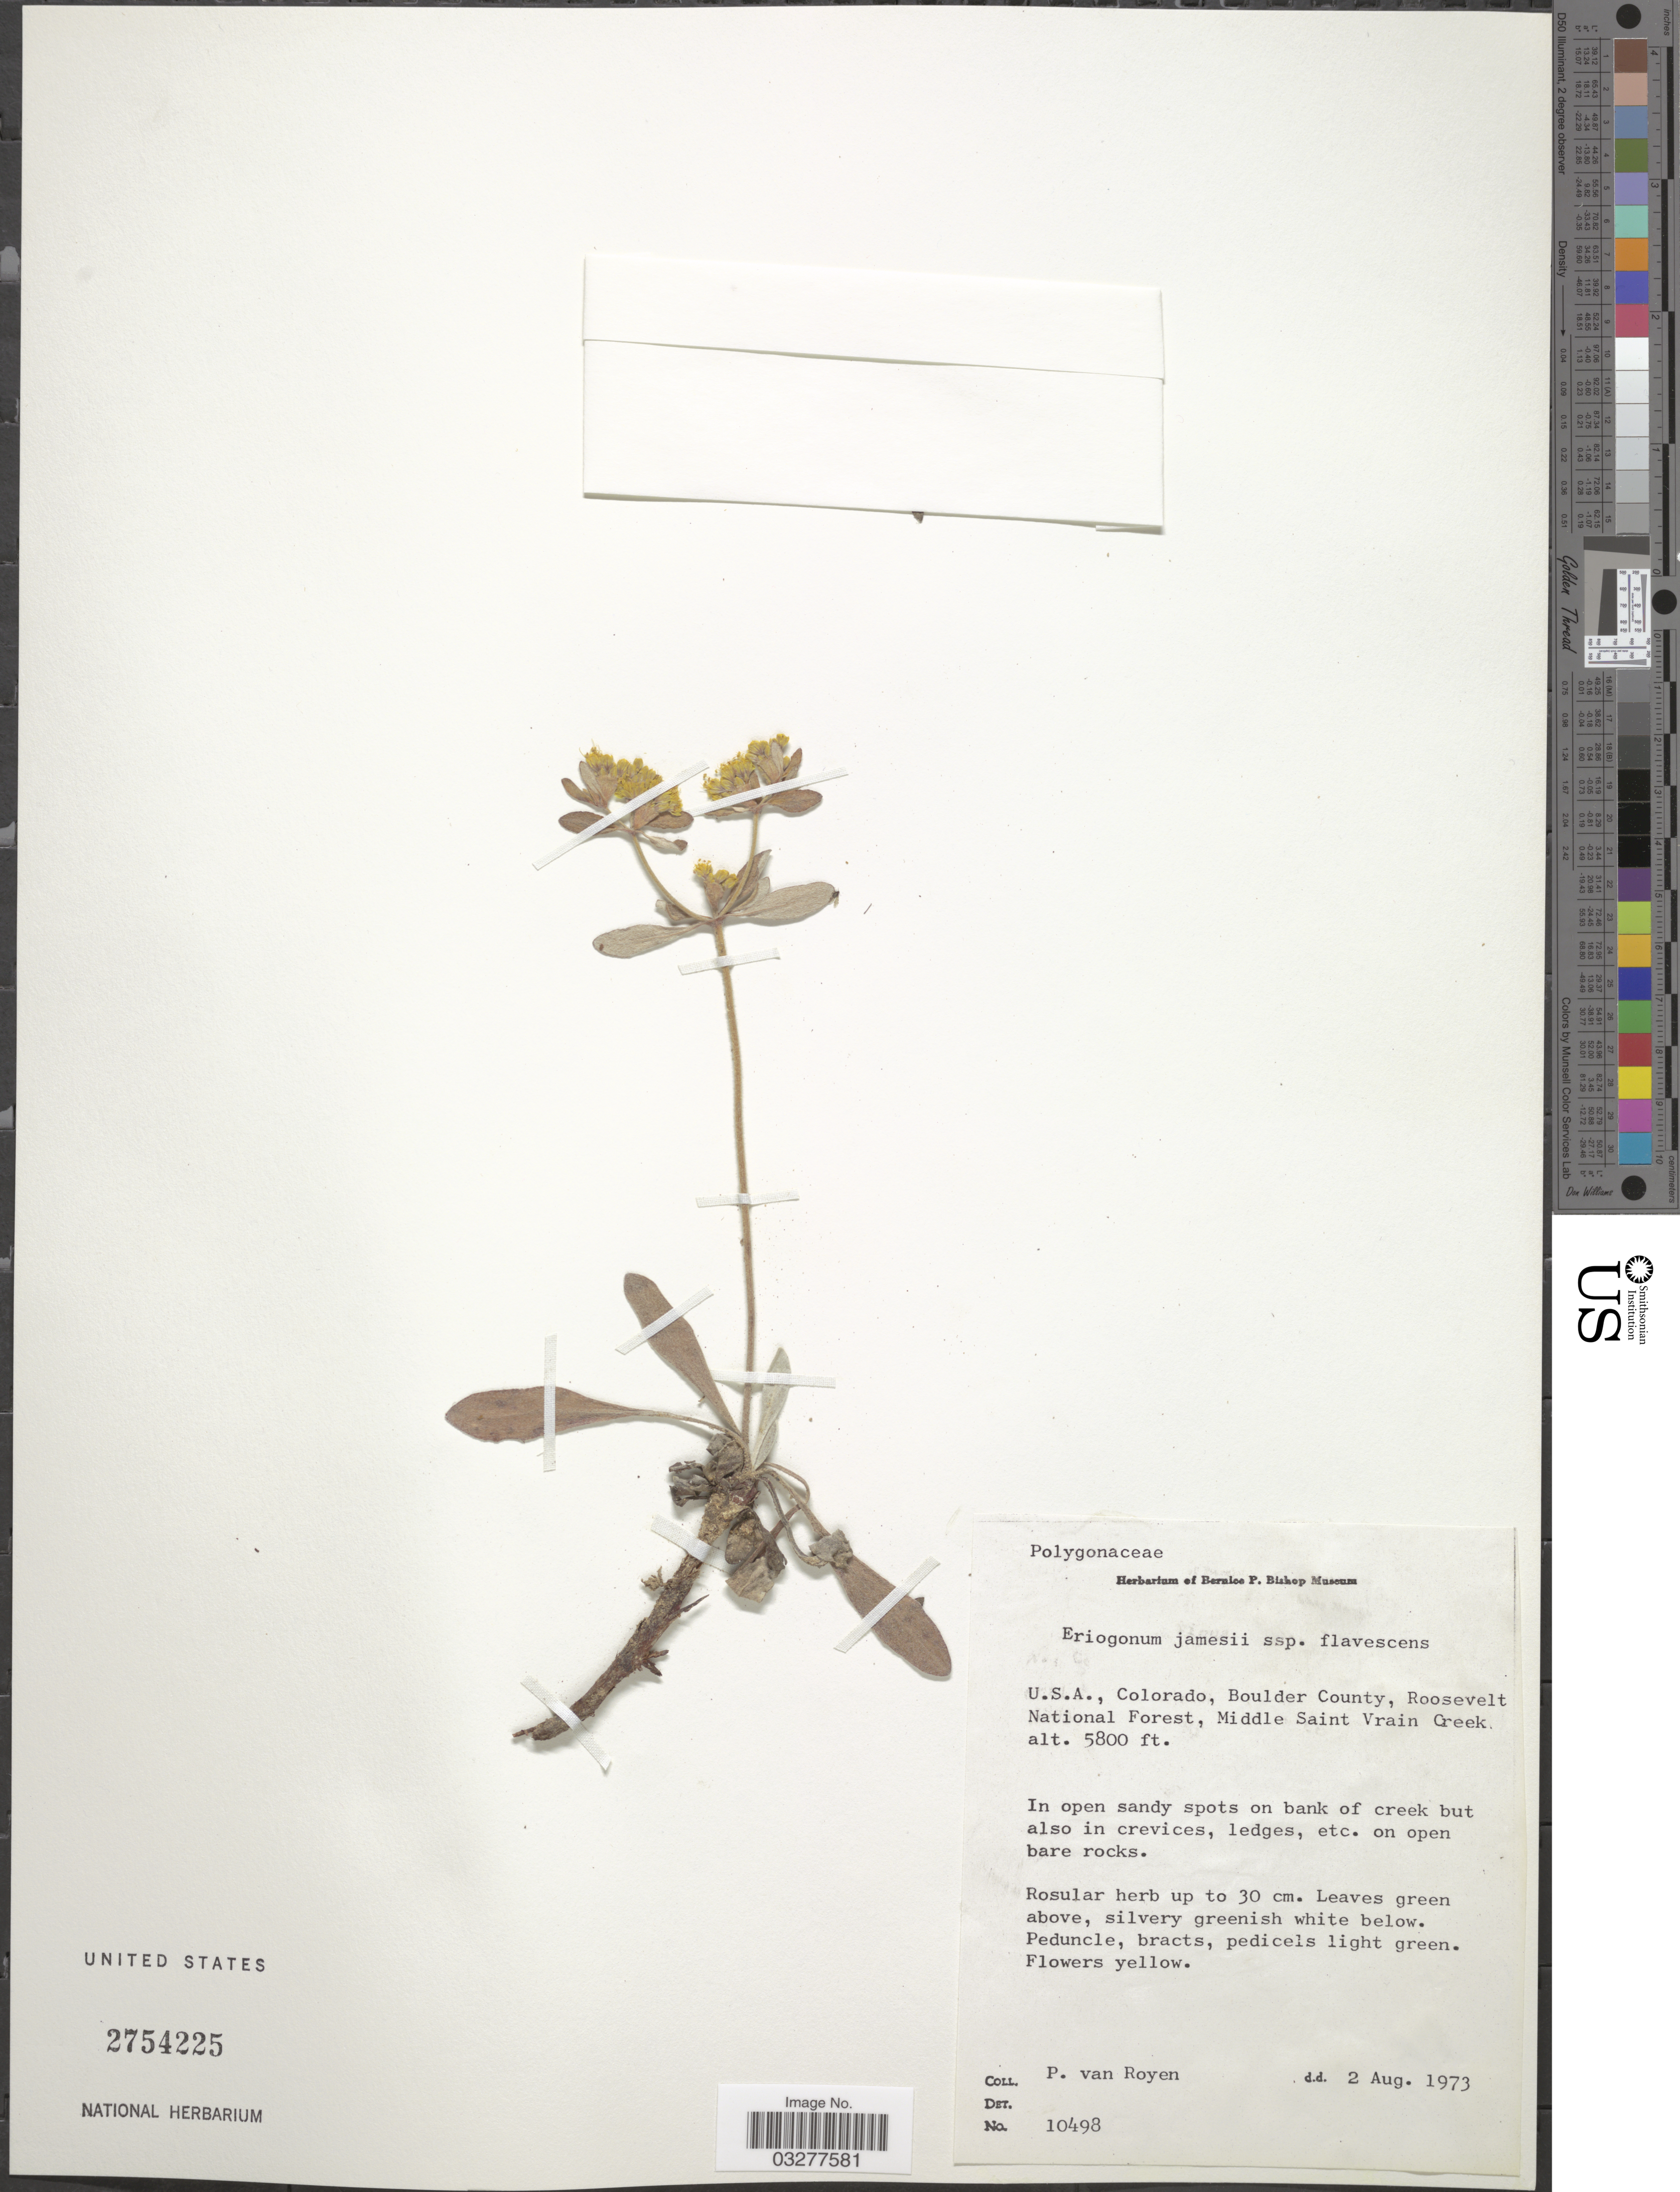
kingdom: Plantae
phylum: Tracheophyta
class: Magnoliopsida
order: Caryophyllales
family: Polygonaceae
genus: Eriogonum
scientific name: Eriogonum jamesii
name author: Benth.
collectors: P. van Royen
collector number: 10498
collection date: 1973-08-02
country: United States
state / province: Colorado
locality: Boulder County, Roosevelt National Forest, Middle Saint Vrain Creek.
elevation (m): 1768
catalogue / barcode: US 2754225